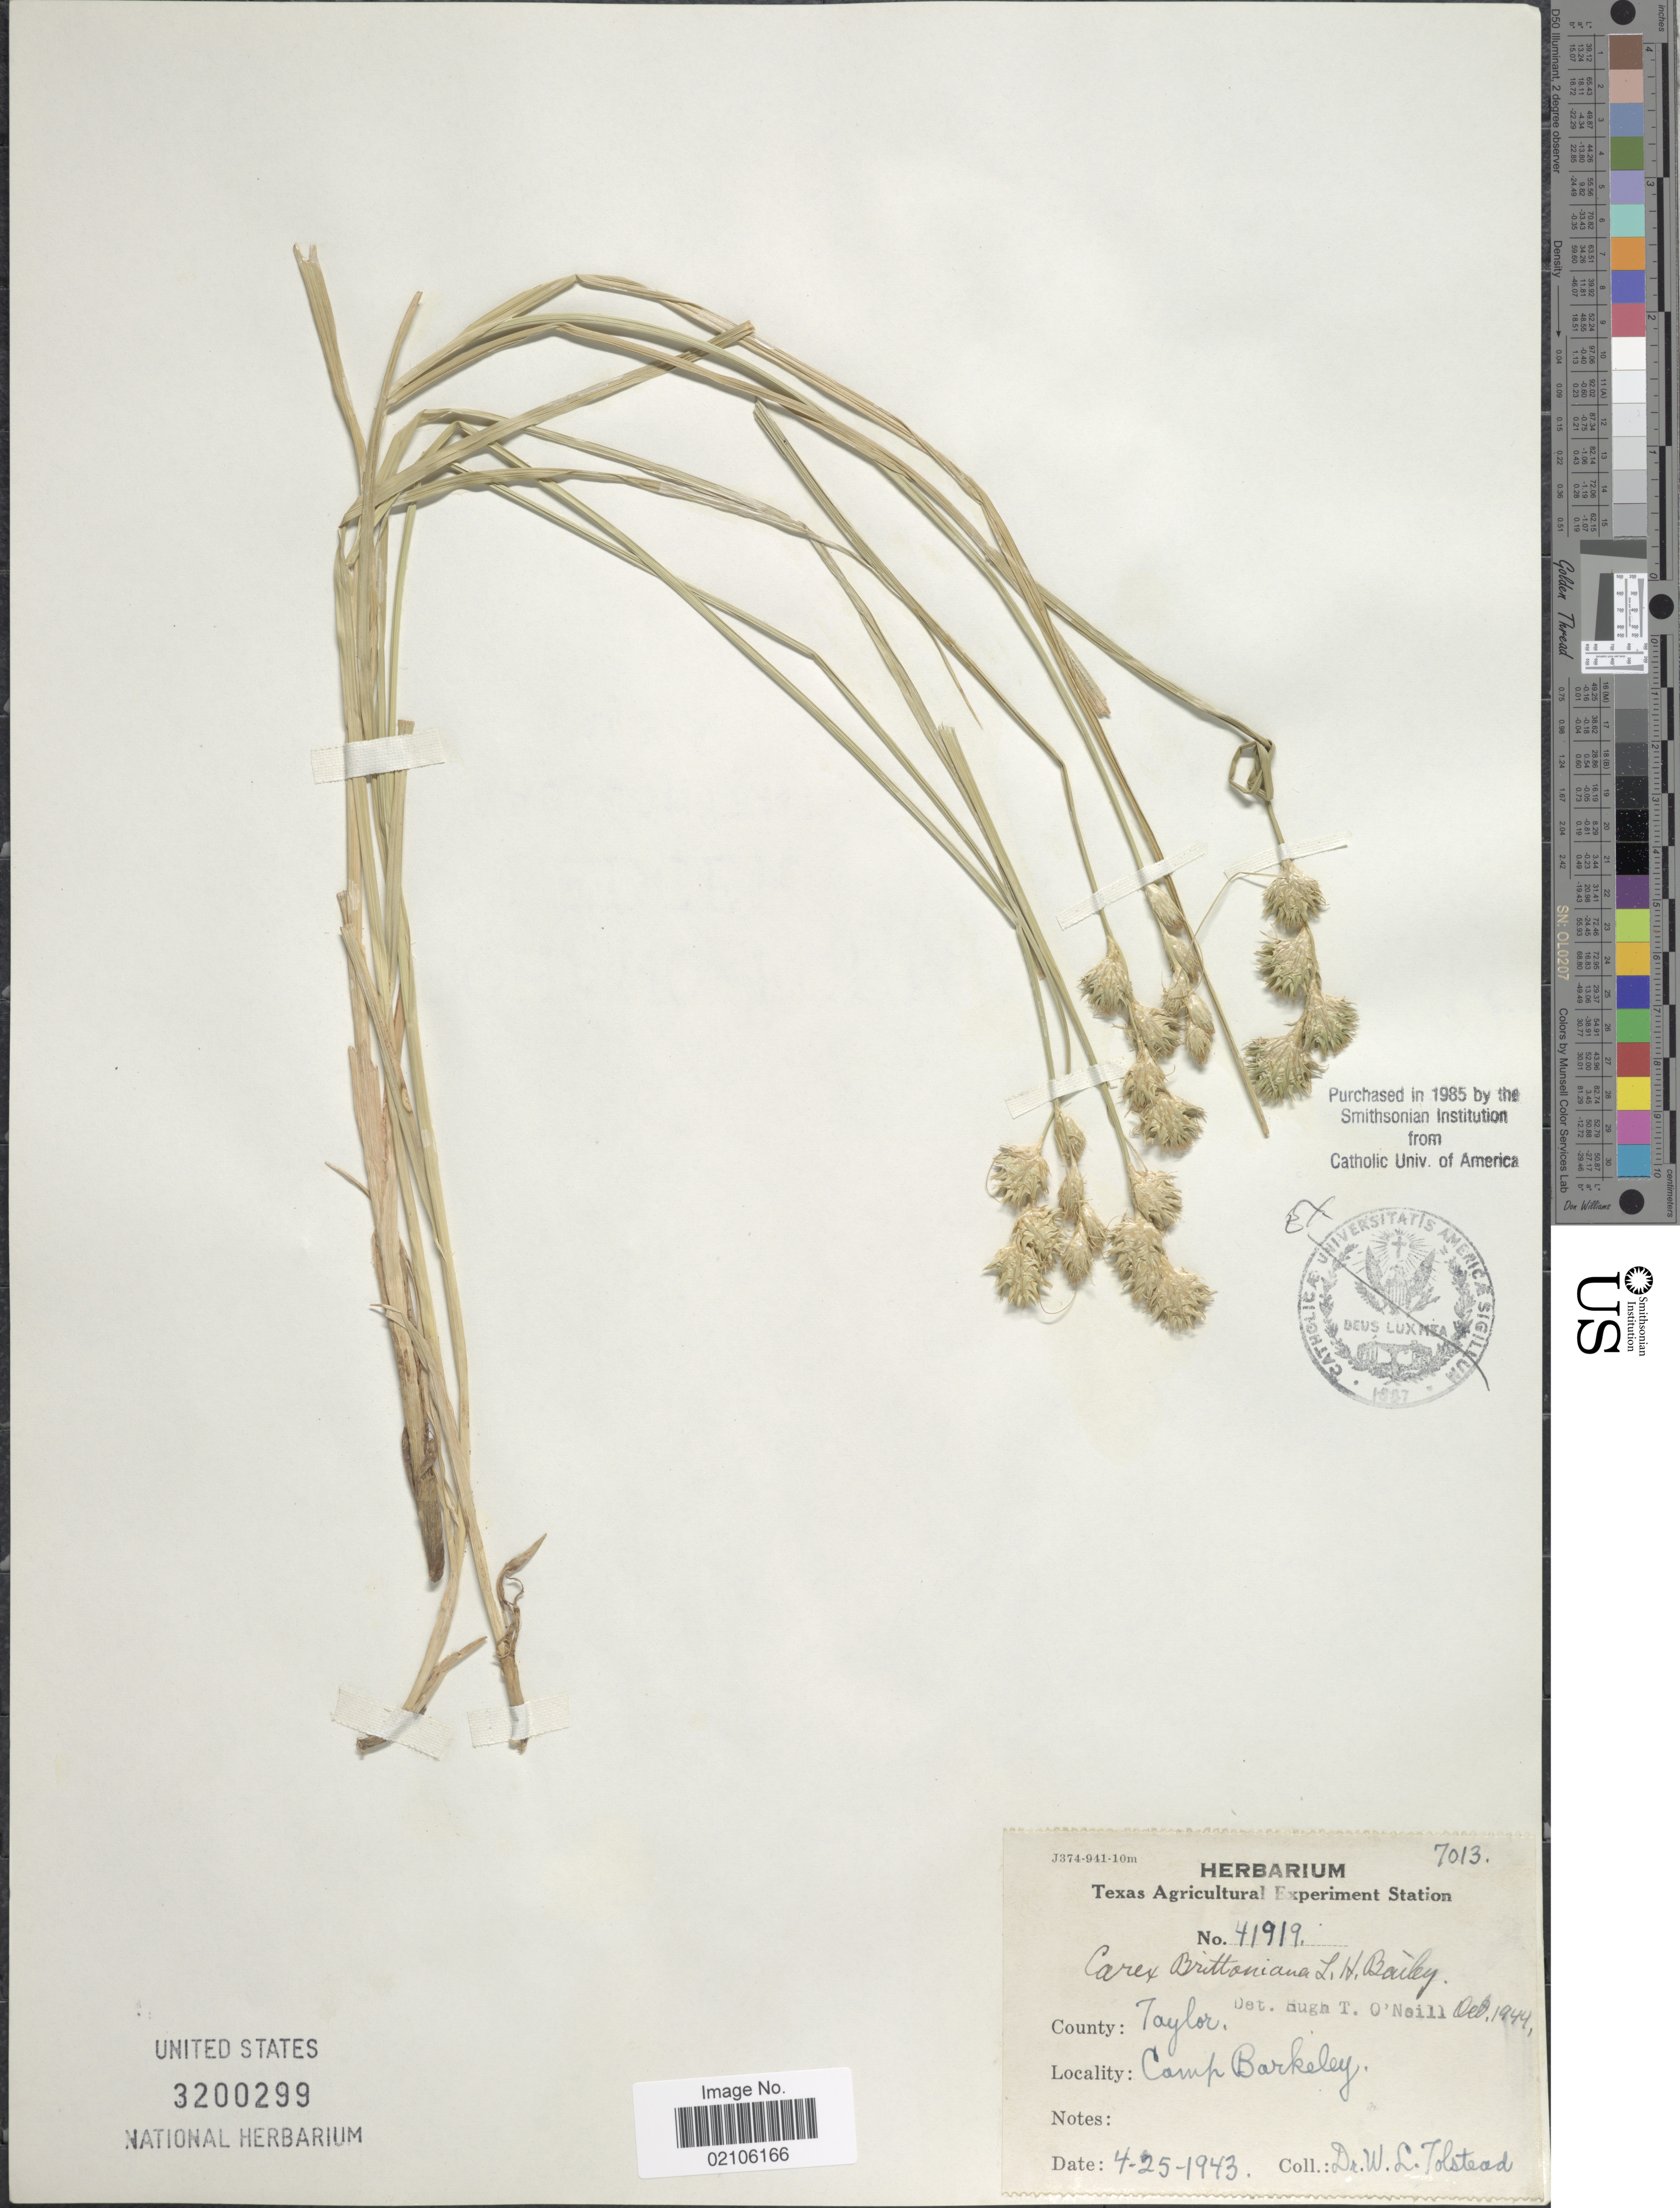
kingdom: Plantae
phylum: Tracheophyta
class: Liliopsida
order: Poales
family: Cyperaceae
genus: Carex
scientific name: Carex tetrastachya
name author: Scheele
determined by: Strong, Mark T., (BOT), Smithsonian Institution - National Museum of Natural History (UNITED STATES)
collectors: W. Tolstead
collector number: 41919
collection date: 1943-04-25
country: United States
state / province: Texas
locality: County: Taylor, Camp Barkeley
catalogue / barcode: US 3200299